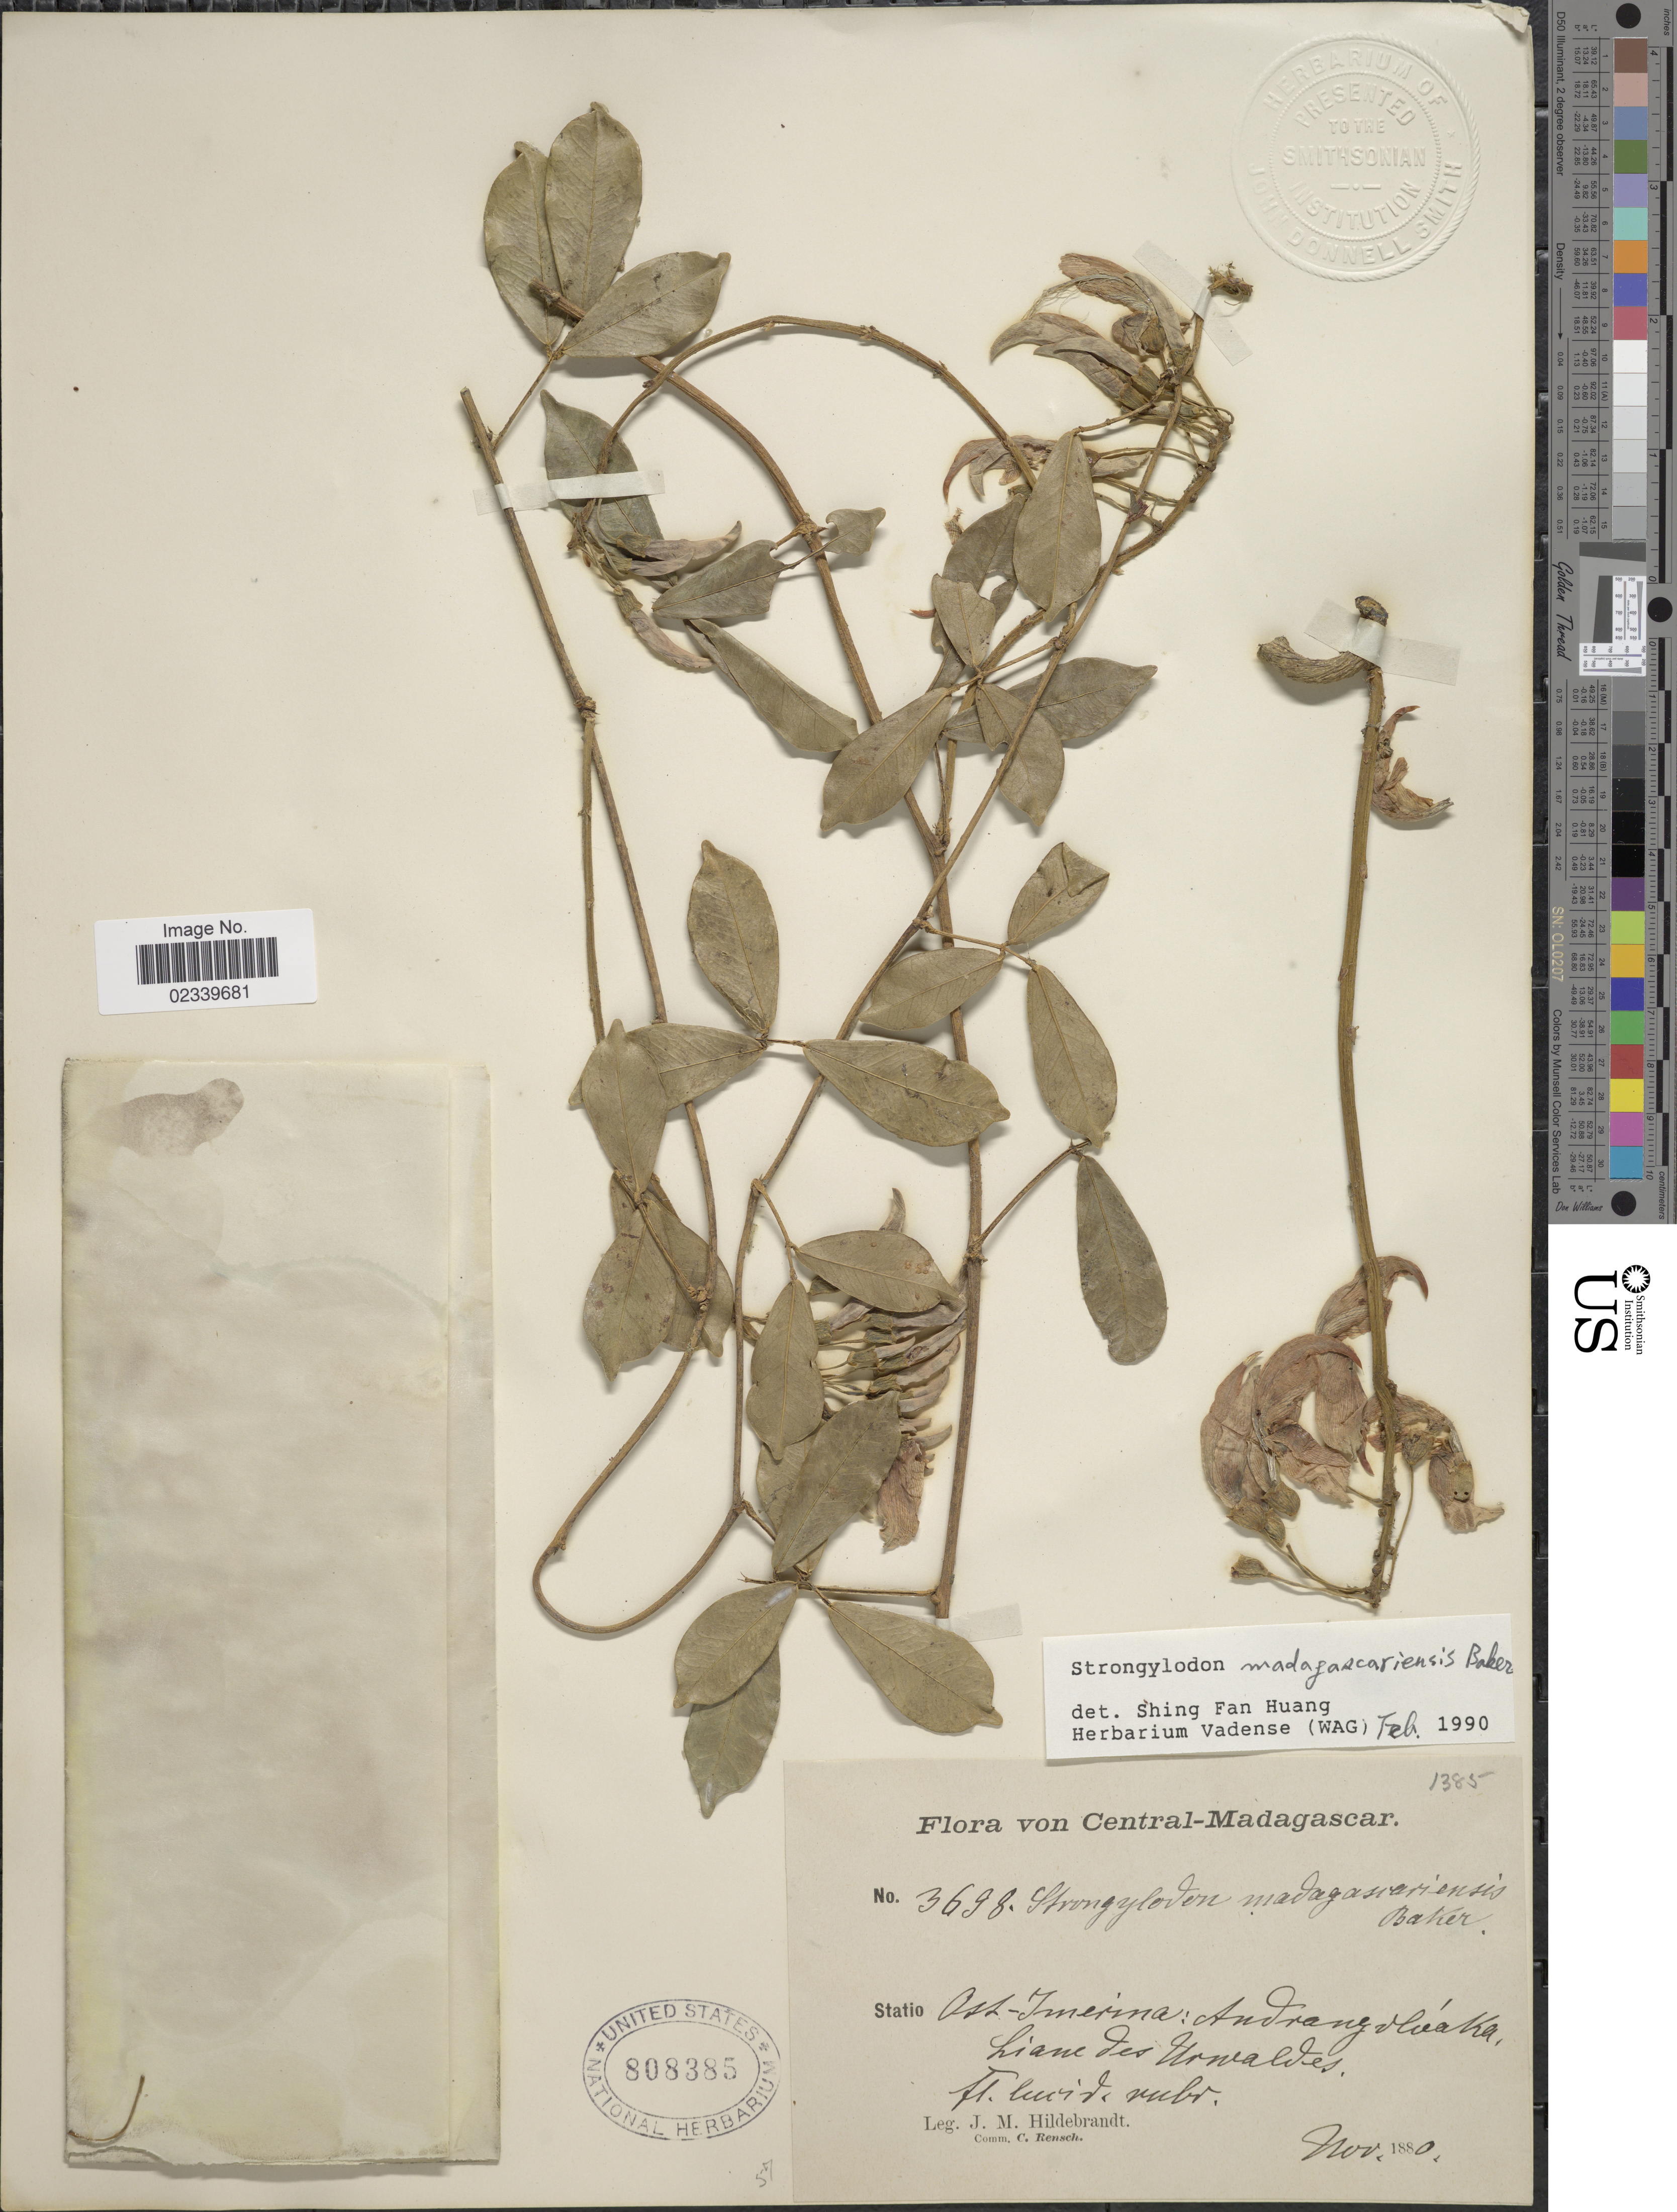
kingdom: Plantae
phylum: Tracheophyta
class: Magnoliopsida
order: Fabales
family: Fabaceae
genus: Strongylodon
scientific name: Strongylodon madagascariensis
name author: Baker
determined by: Huang, Shing -Fan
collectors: J. Hildebrandt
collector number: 3698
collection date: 1880-11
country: Madagascar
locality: Central-Madagascar, Statio Ost-Imerina: Andrangoloaka liane des Urwaldes.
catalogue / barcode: US 808385